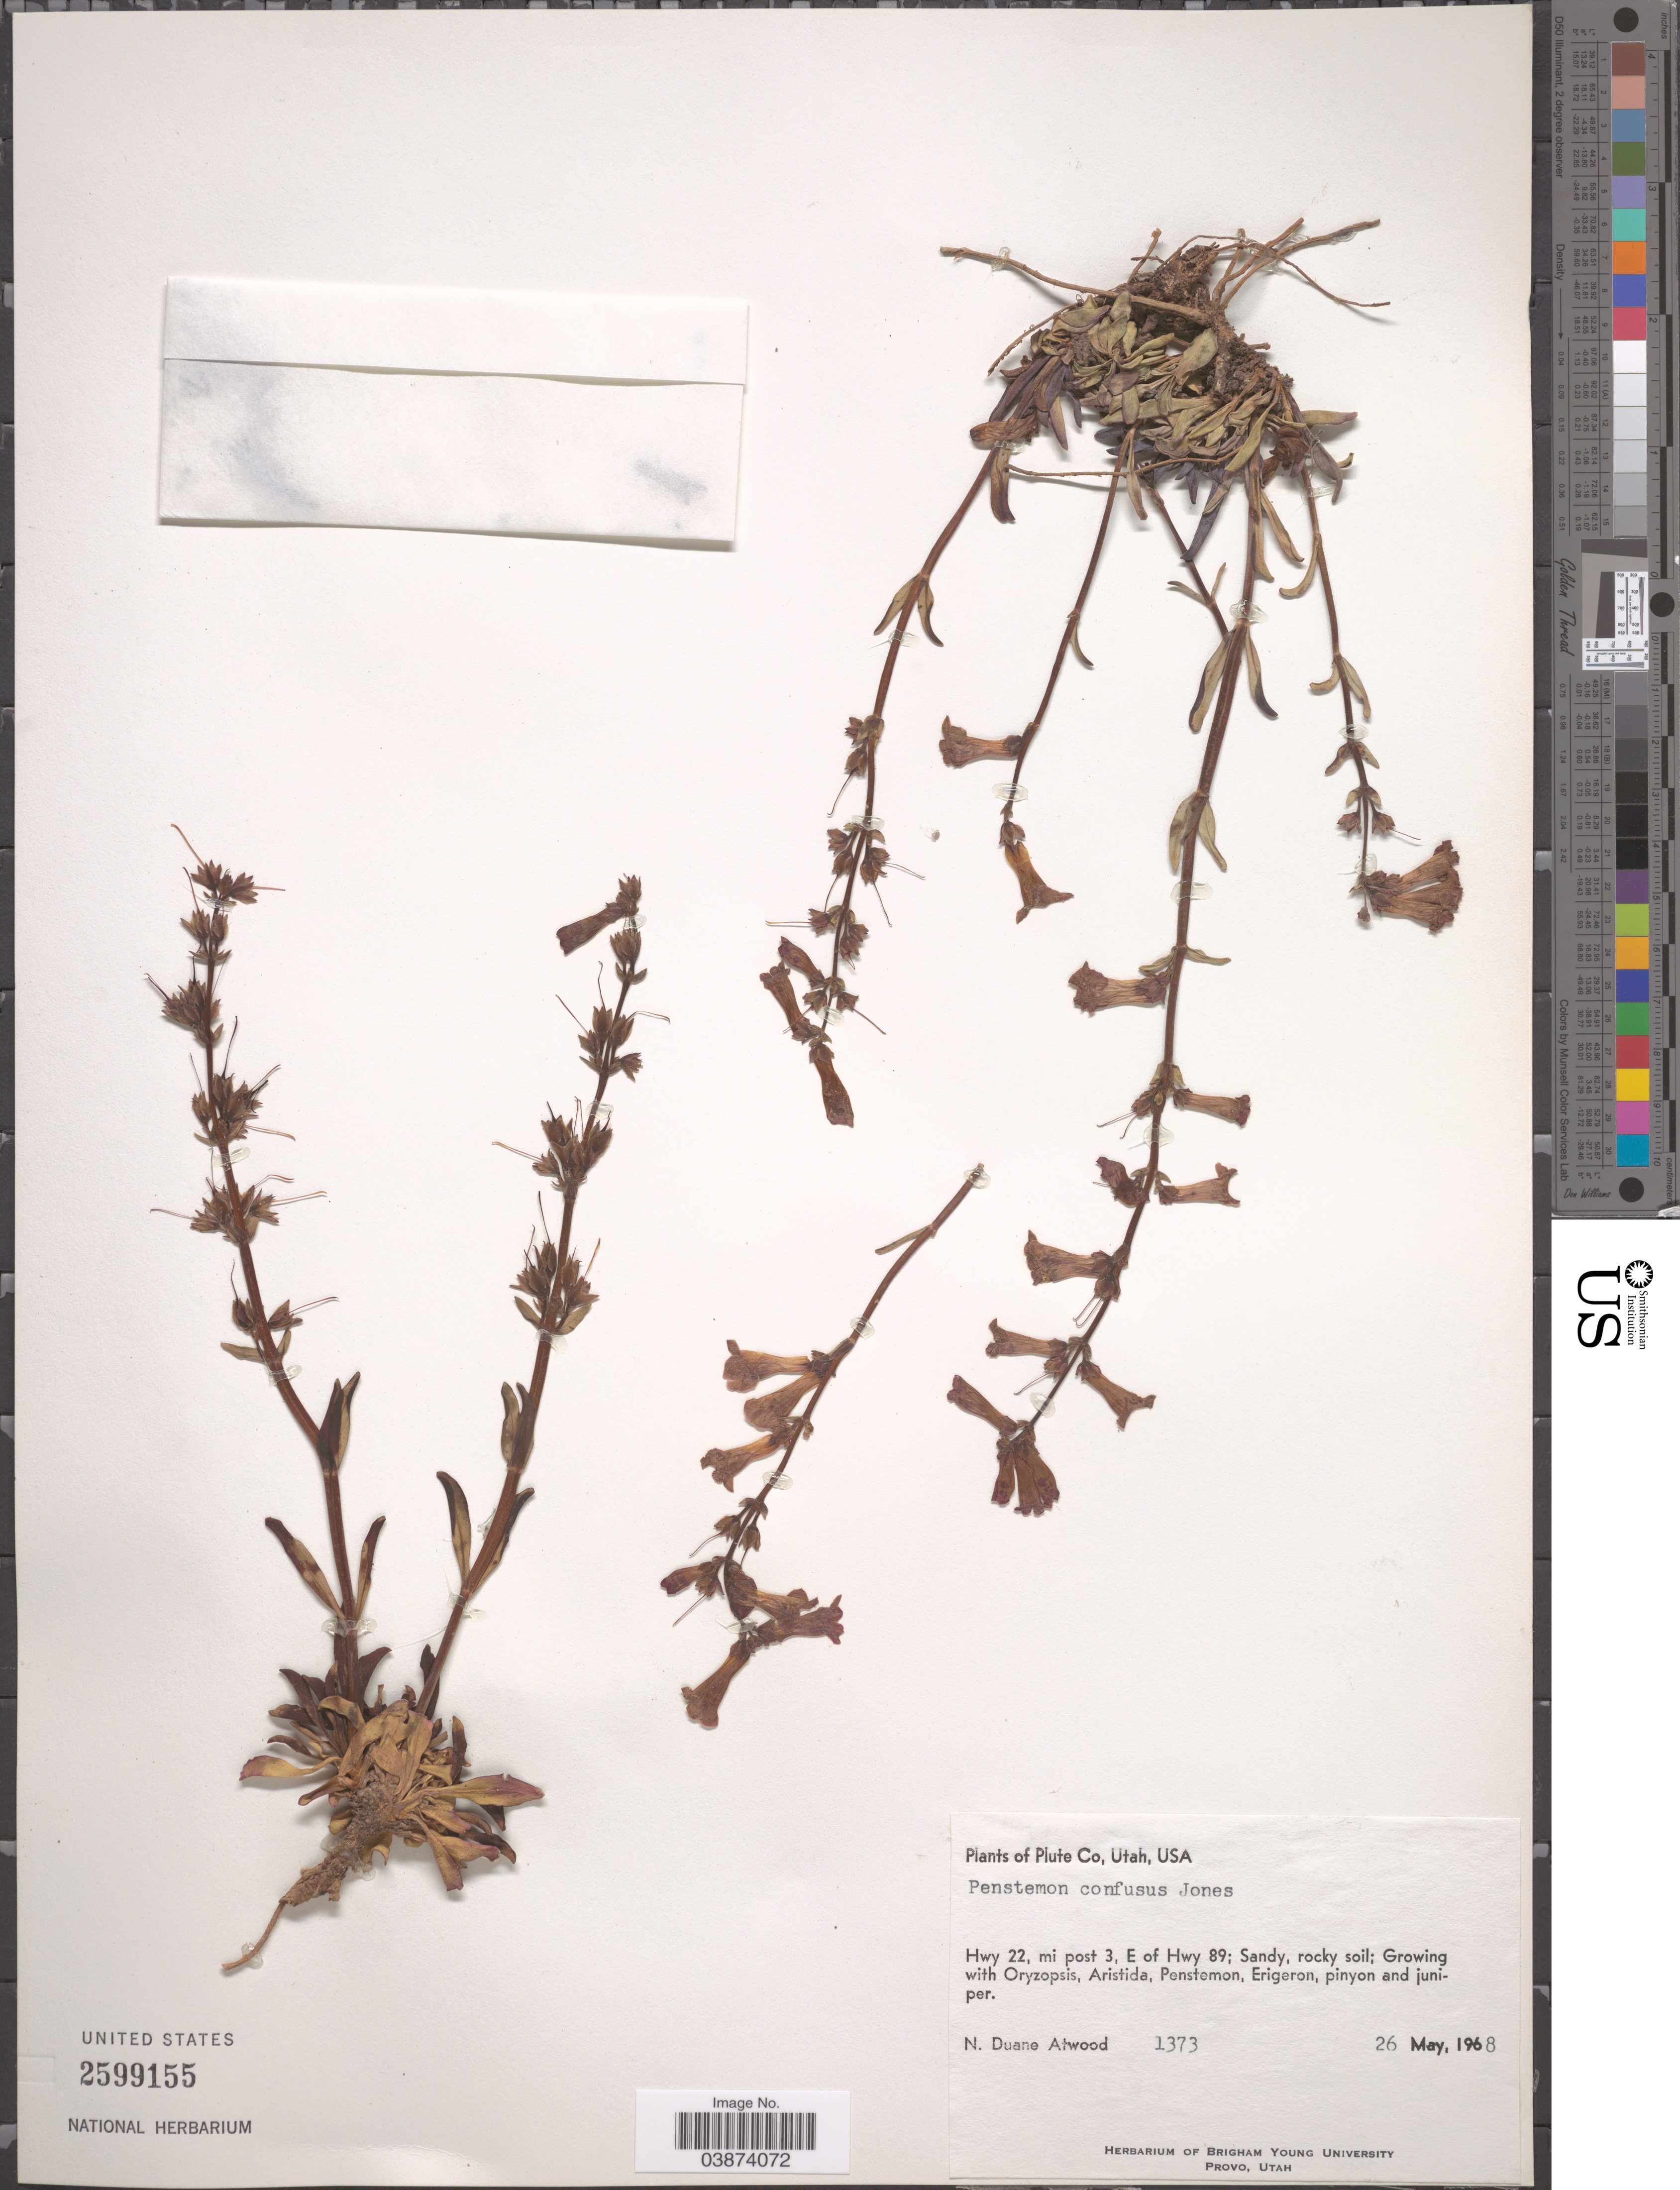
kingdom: Plantae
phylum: Tracheophyta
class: Magnoliopsida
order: Lamiales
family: Plantaginaceae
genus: Penstemon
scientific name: Penstemon confusus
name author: M.E. Jones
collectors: N. Atwood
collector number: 1373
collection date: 1968-05-26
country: United States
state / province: Utah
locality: Plute Co. Hwy 22, mi post 3, E of Hwy 89.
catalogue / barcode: US 2599155